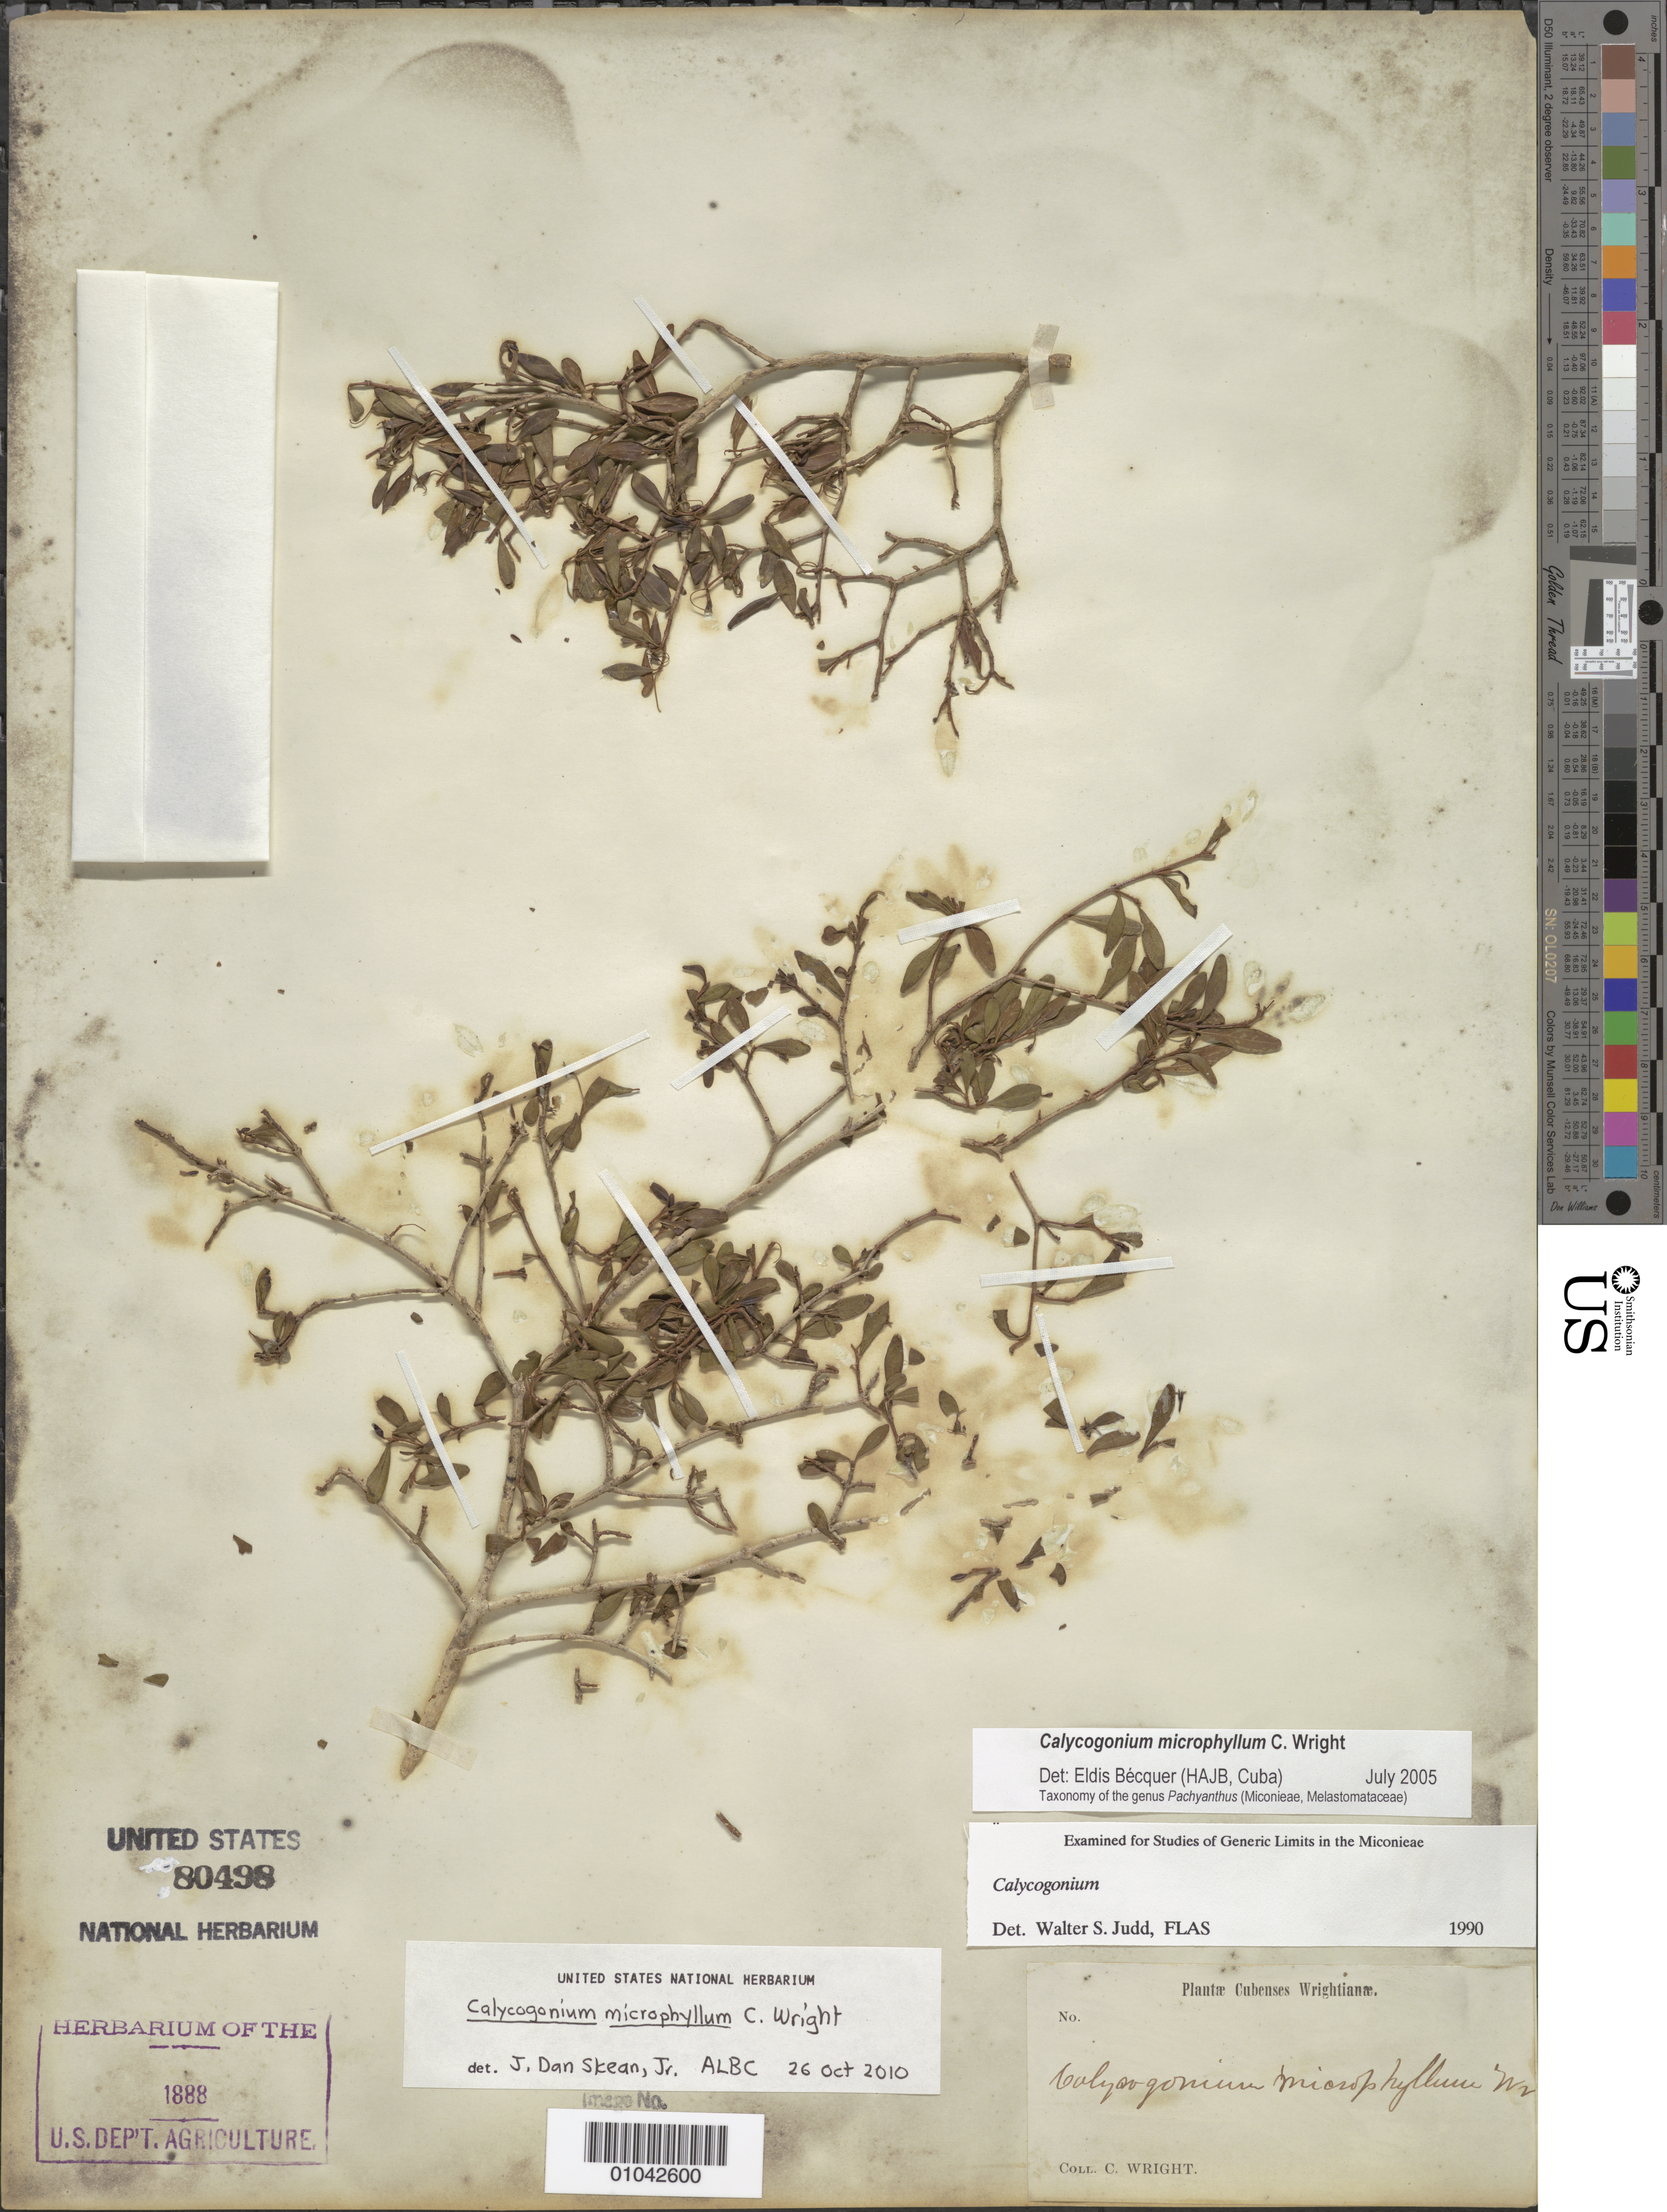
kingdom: Plantae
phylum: Tracheophyta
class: Magnoliopsida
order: Myrtales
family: Melastomataceae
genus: Calycogonium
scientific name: Calycogonium microphyllum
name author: C. Wright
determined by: Bécquer Granados, E. R., (HAJB)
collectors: C. Wright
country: Cuba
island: Cuba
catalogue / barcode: US 80498